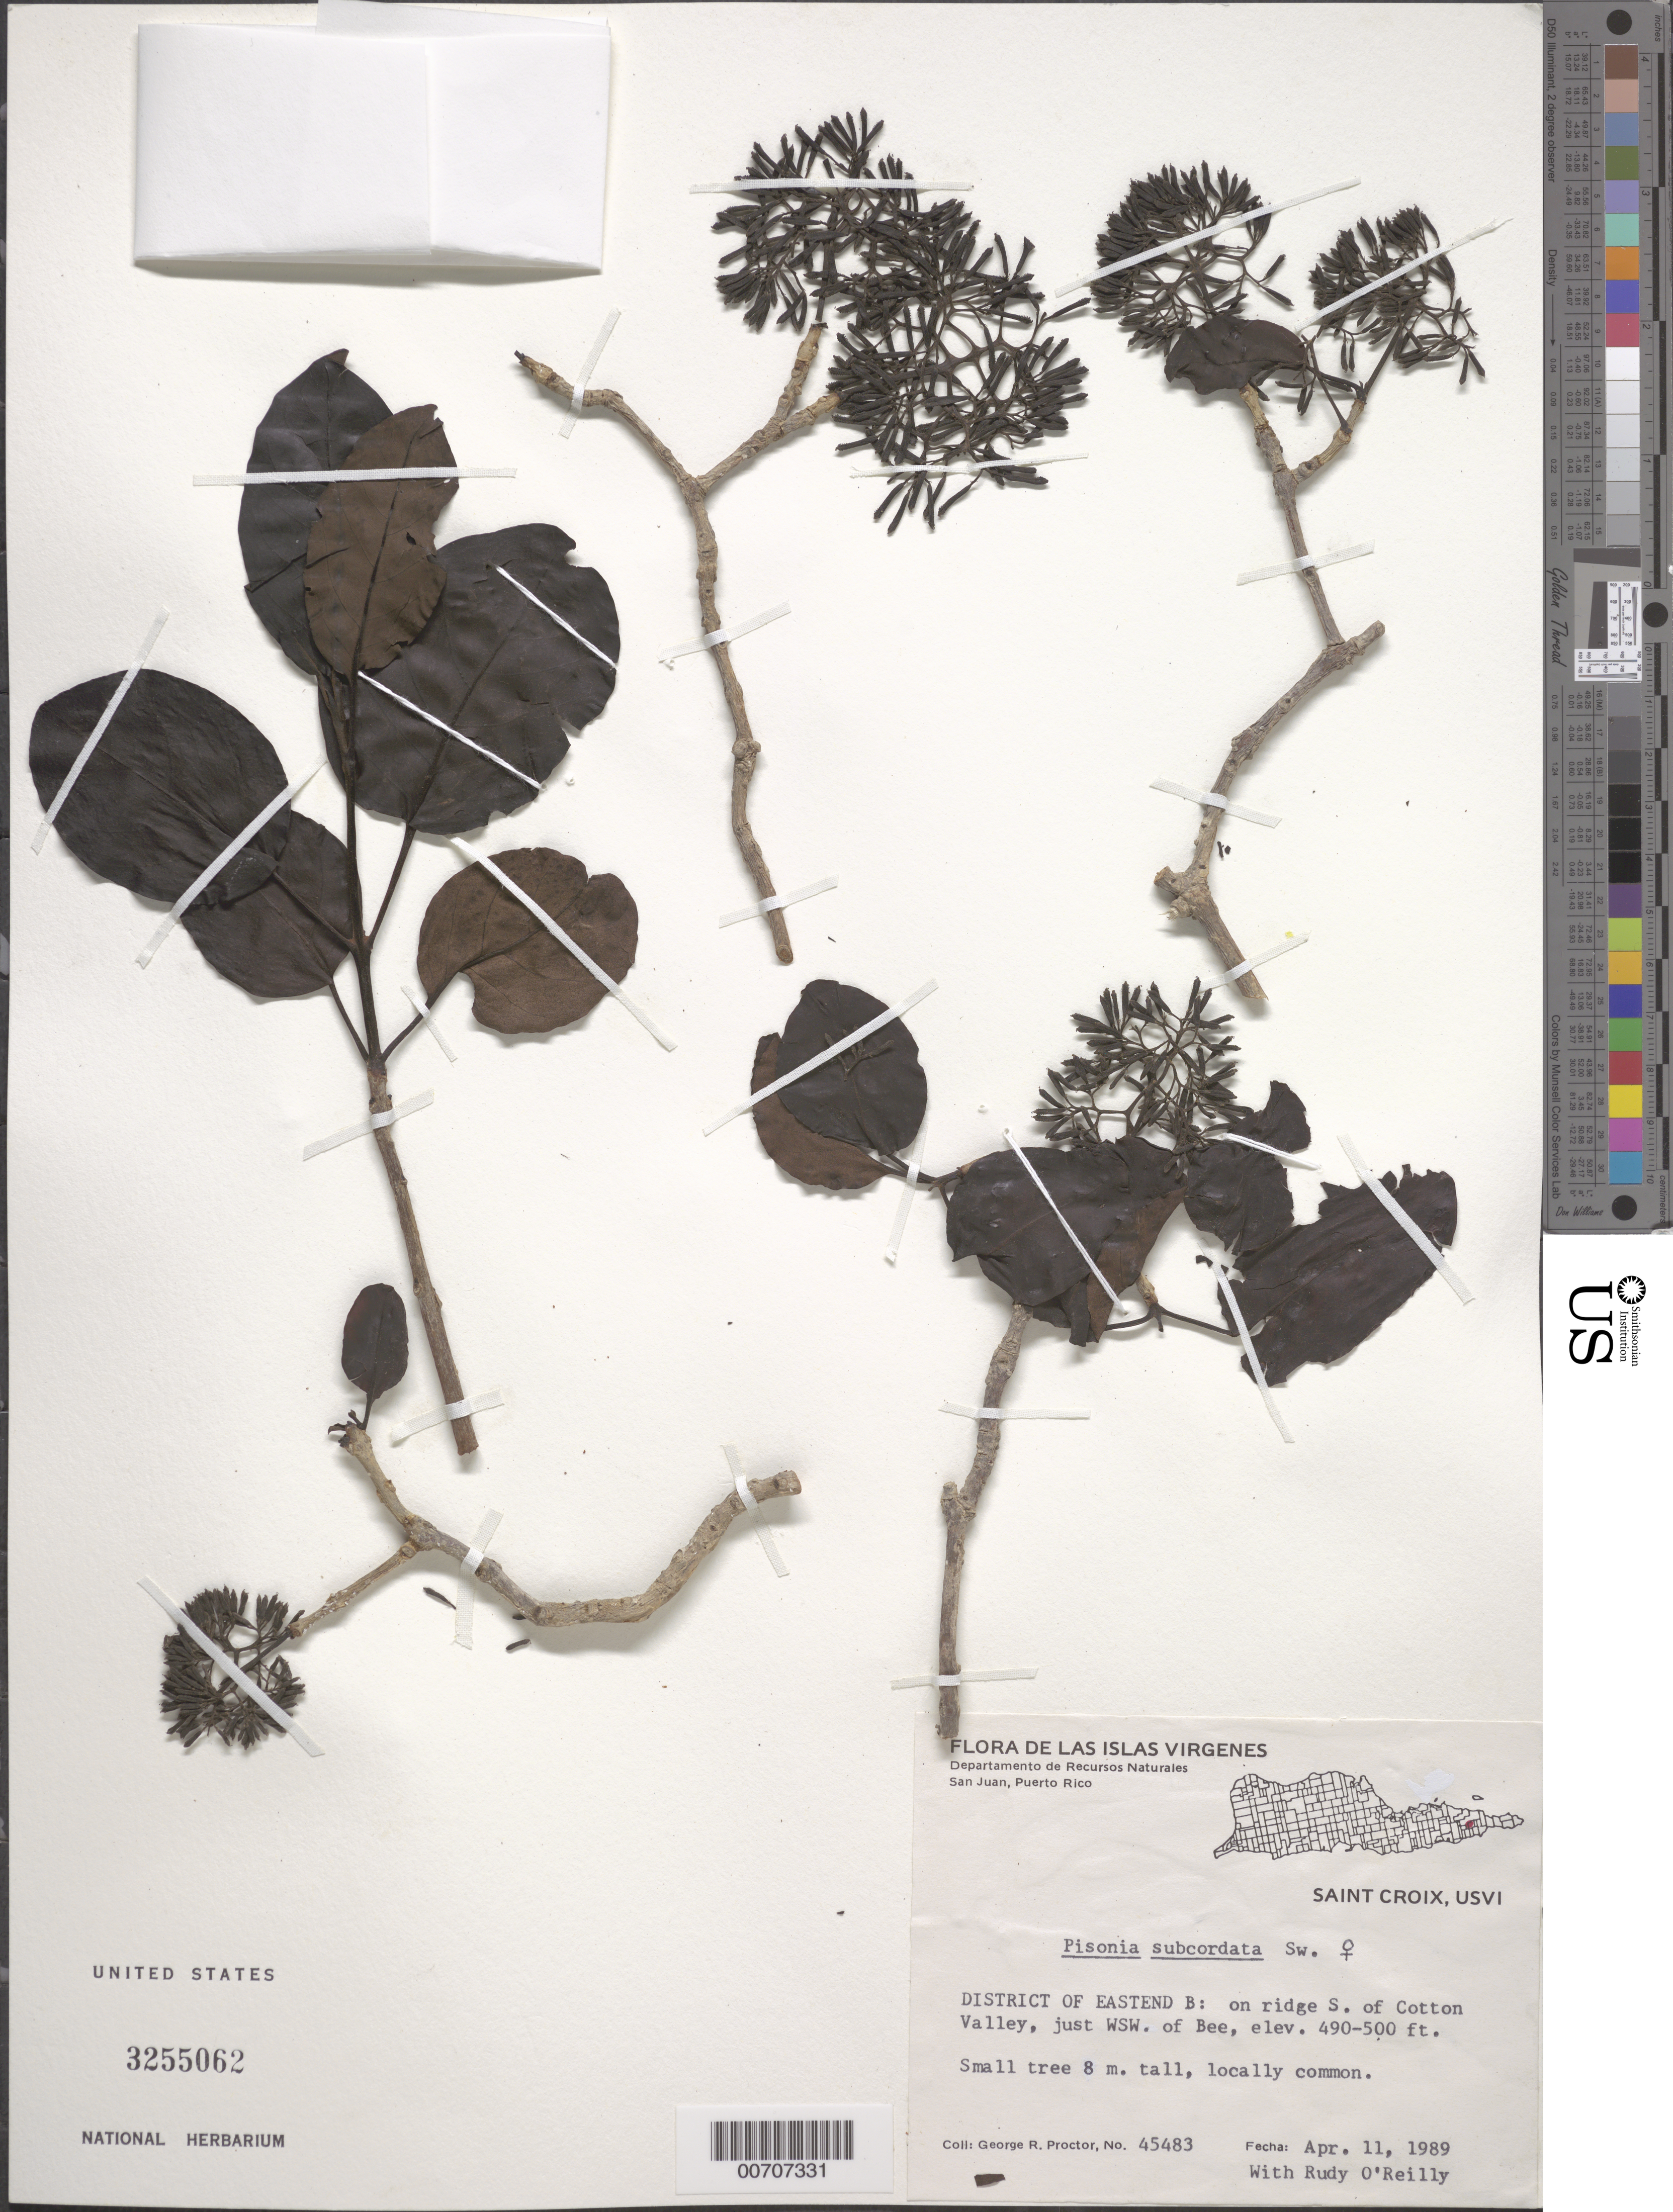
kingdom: Plantae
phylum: Tracheophyta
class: Magnoliopsida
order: Caryophyllales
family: Nyctaginaceae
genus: Pisonia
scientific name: Pisonia subcordata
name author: Sw.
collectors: G. R. Proctor & R. O'Reilly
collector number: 45483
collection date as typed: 11 Apr 1989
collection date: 1989-04-11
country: U.S. Virgin Islands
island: St. Croix Island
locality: District of Eastend B: on ridge S of Cotton Valley, just WSW of Bee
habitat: On ridge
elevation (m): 149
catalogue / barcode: US 3255062